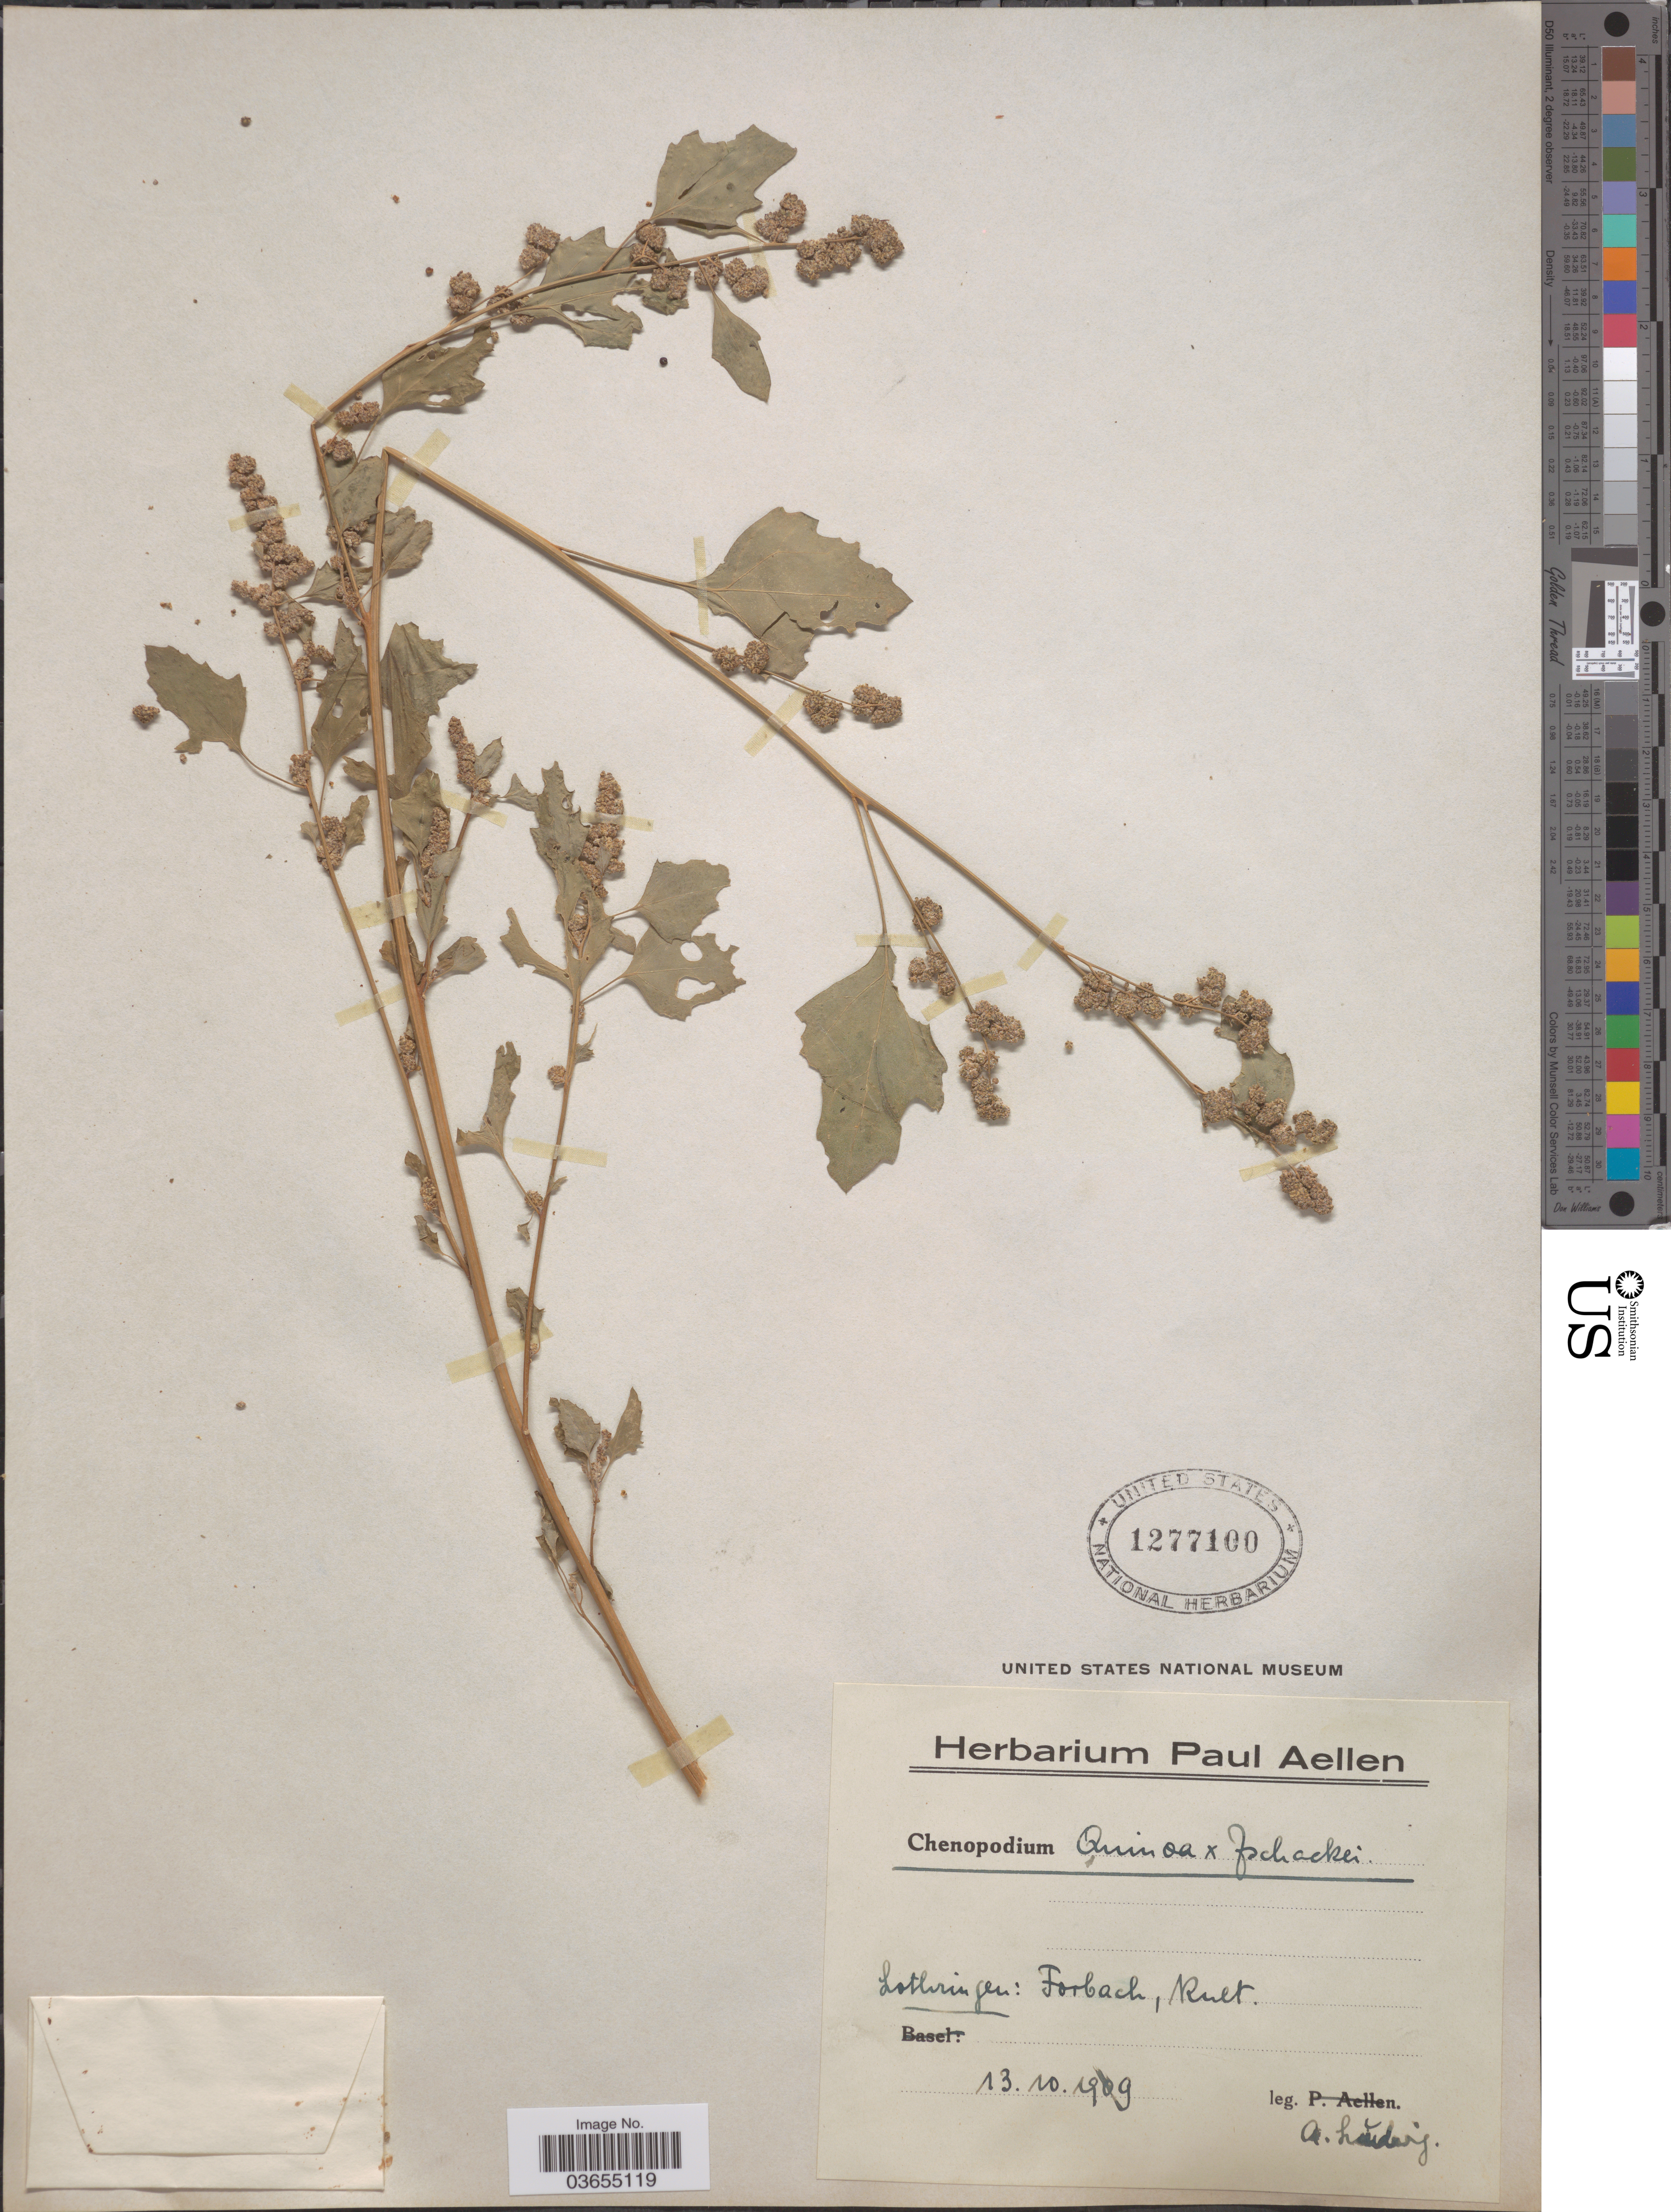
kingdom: Plantae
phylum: Tracheophyta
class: Magnoliopsida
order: Caryophyllales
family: Amaranthaceae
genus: Chenopodium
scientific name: Chenopodium quinoa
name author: Willd.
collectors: A. Ludwig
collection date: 1909-10-13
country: Germany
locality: Lothringen: Forbach.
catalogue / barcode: US 1277100